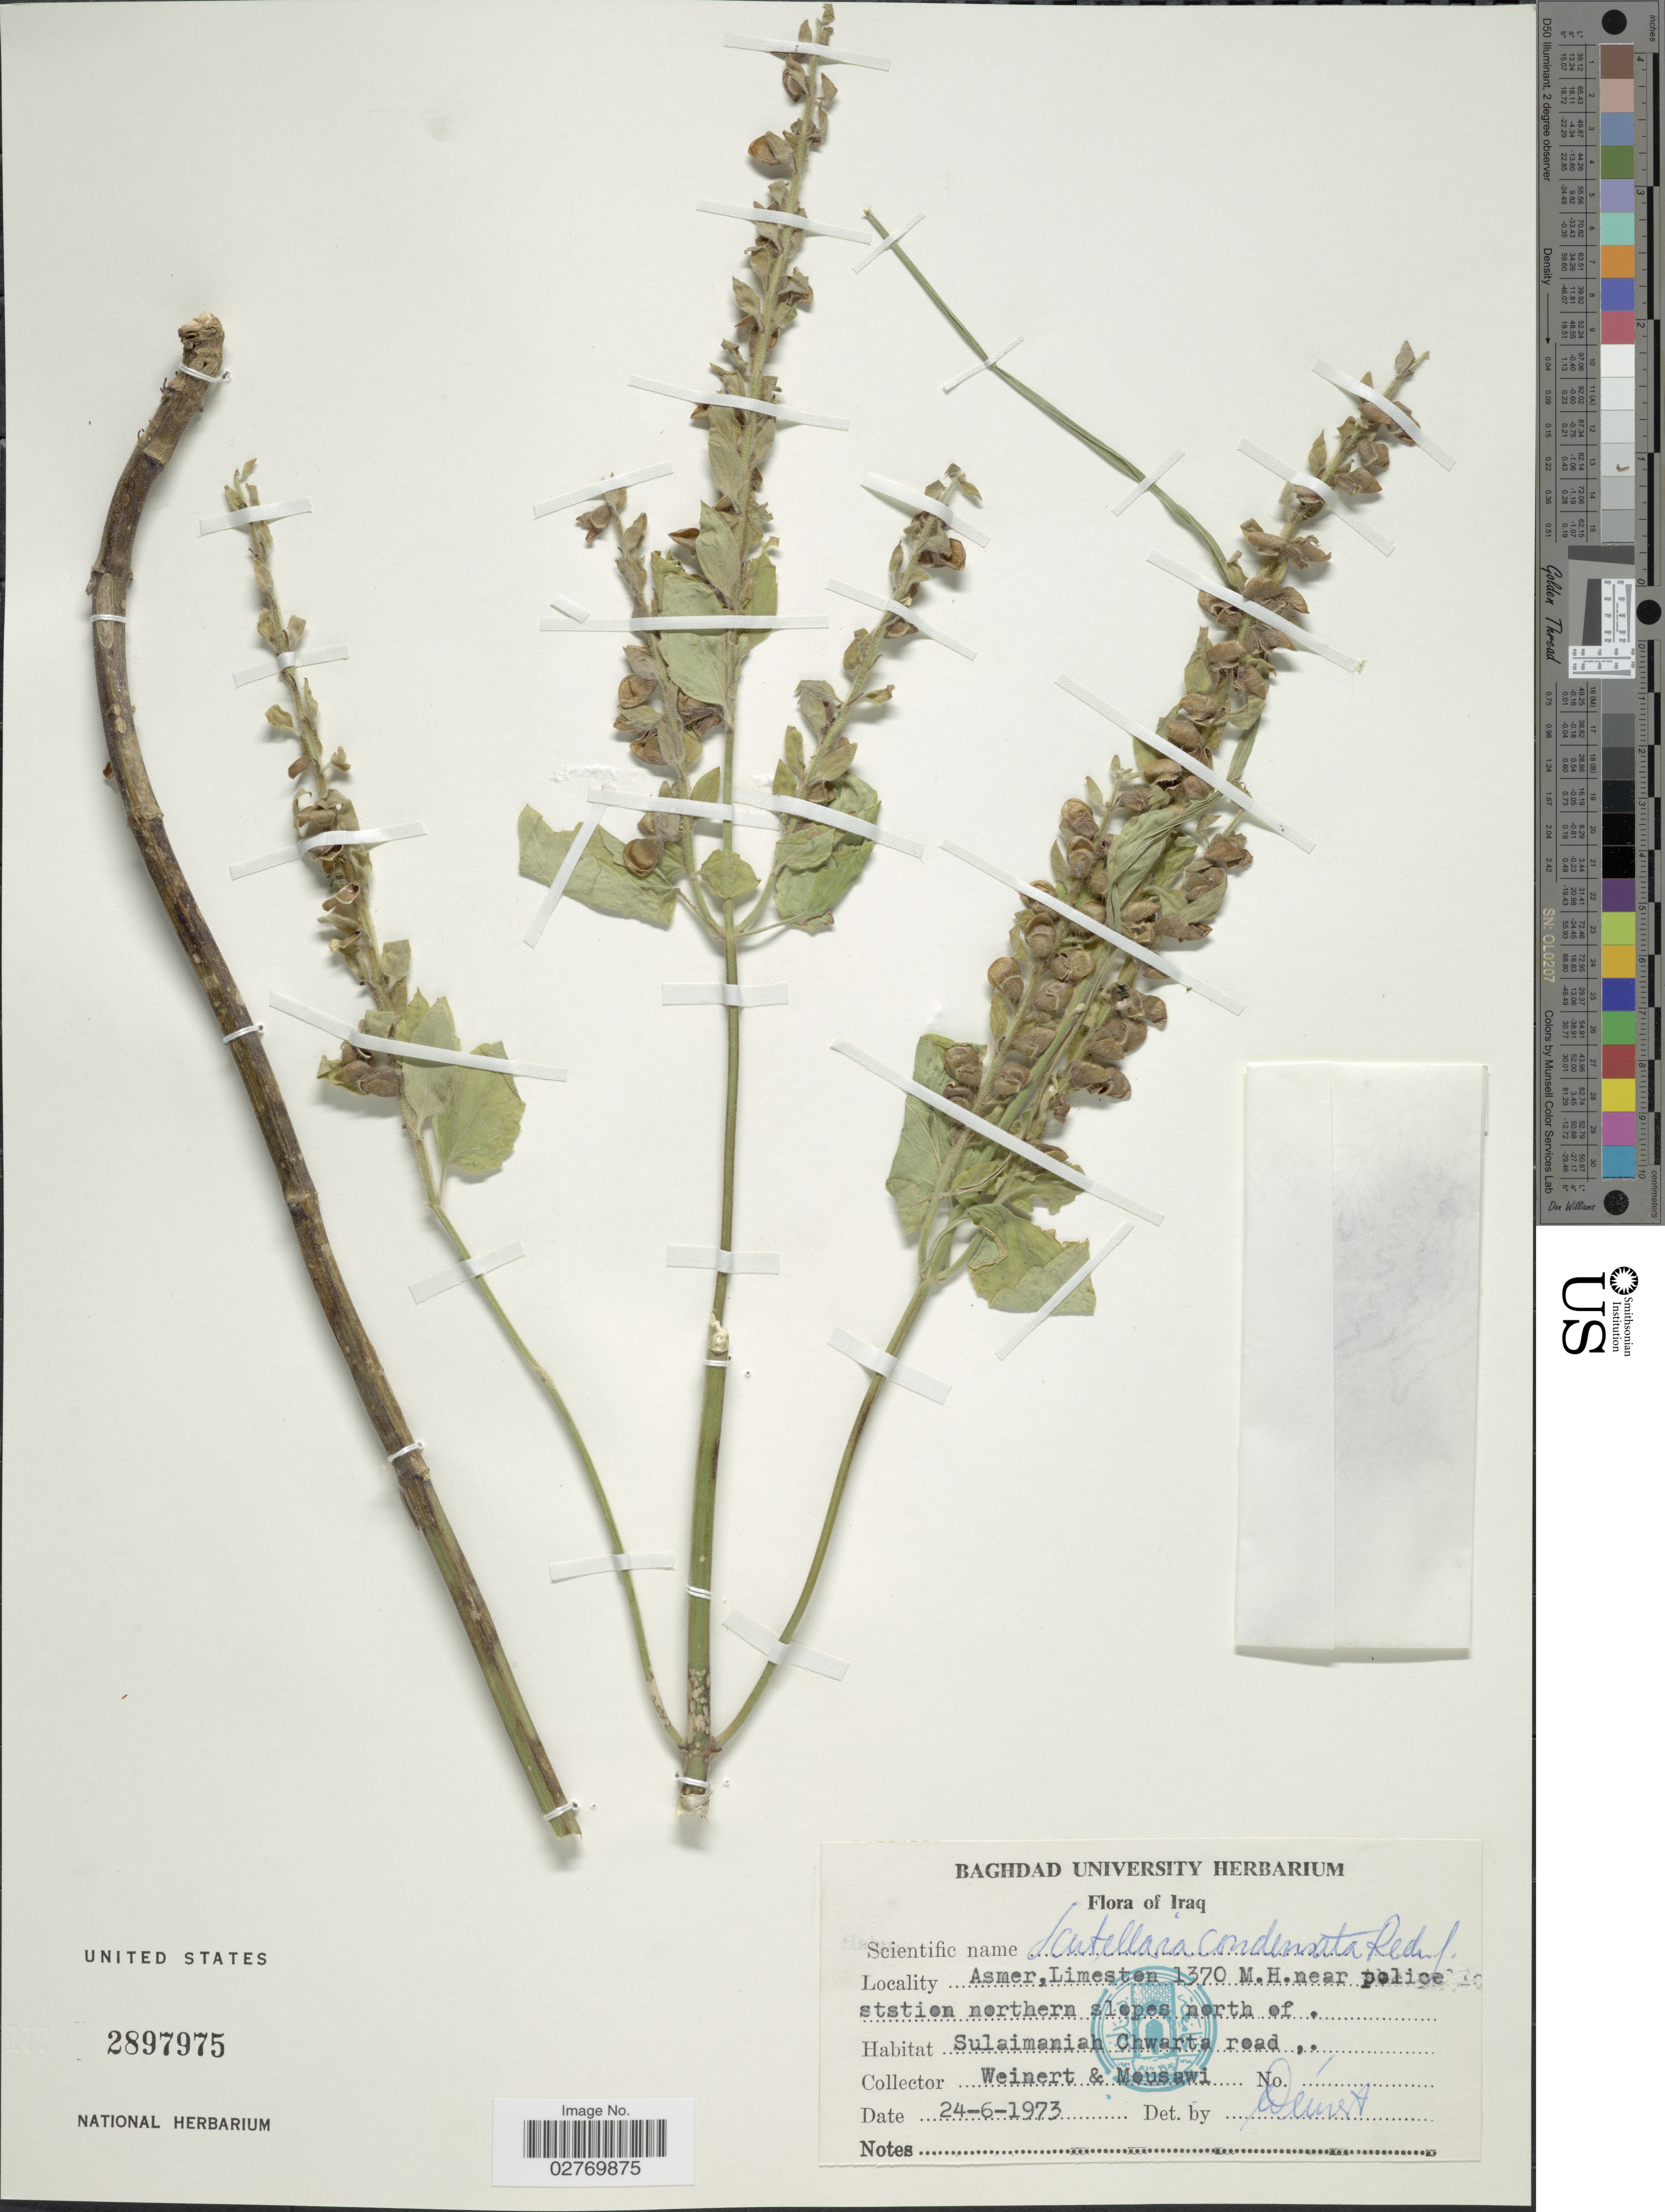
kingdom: Plantae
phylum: Tracheophyta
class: Magnoliopsida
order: Lamiales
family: Lamiaceae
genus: Scutellaria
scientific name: Scutellaria condensata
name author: Rech. f.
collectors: Weinert, -- & Mousawi, --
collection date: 1973-06-24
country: Iraq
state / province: As Sulaymānīyah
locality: Asmer, Limeston 1370 M.H. near police ststion northern slopes north of. Sulaimaniah Chwarta road.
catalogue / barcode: US 2897975